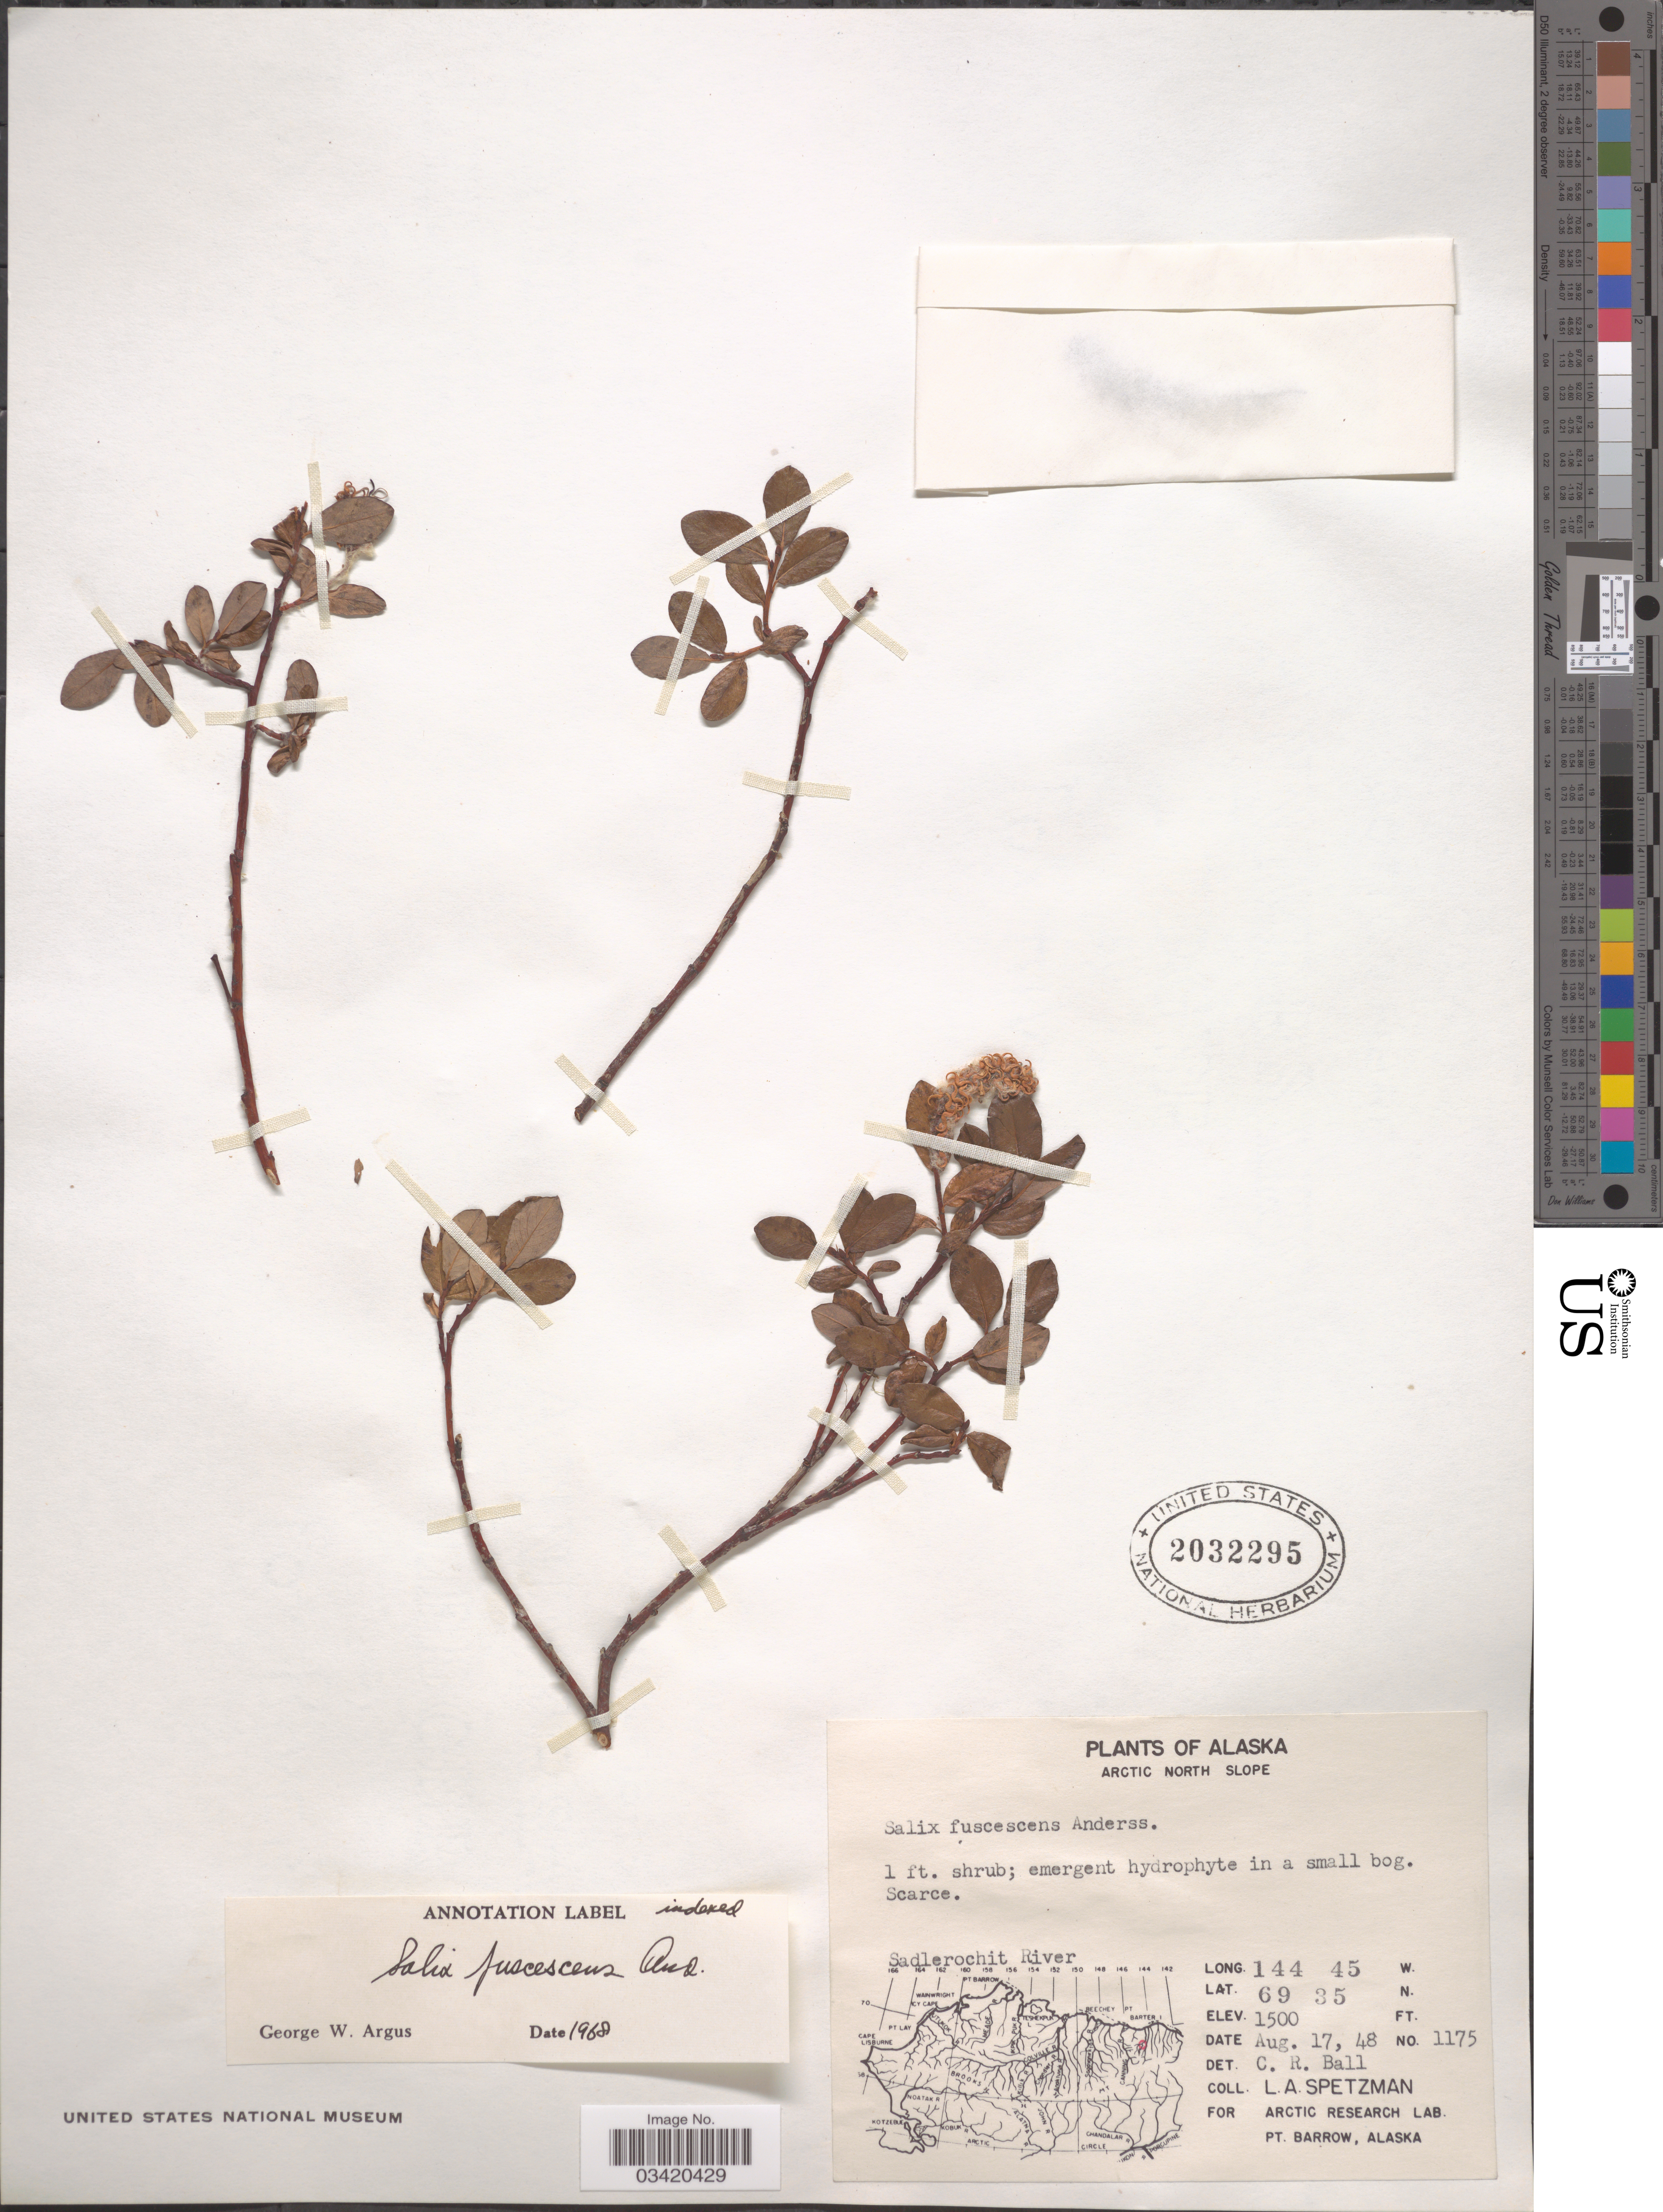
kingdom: Plantae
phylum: Tracheophyta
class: Magnoliopsida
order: Malpighiales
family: Salicaceae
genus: Salix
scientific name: Salix fuscescens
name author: Andersson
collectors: L. Spetzman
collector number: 1175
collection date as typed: Transcribed d/m/y: 17/8/48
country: United States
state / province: Alaska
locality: Arctic North Slope. Sadlerochit River.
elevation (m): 457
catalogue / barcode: US 2032295